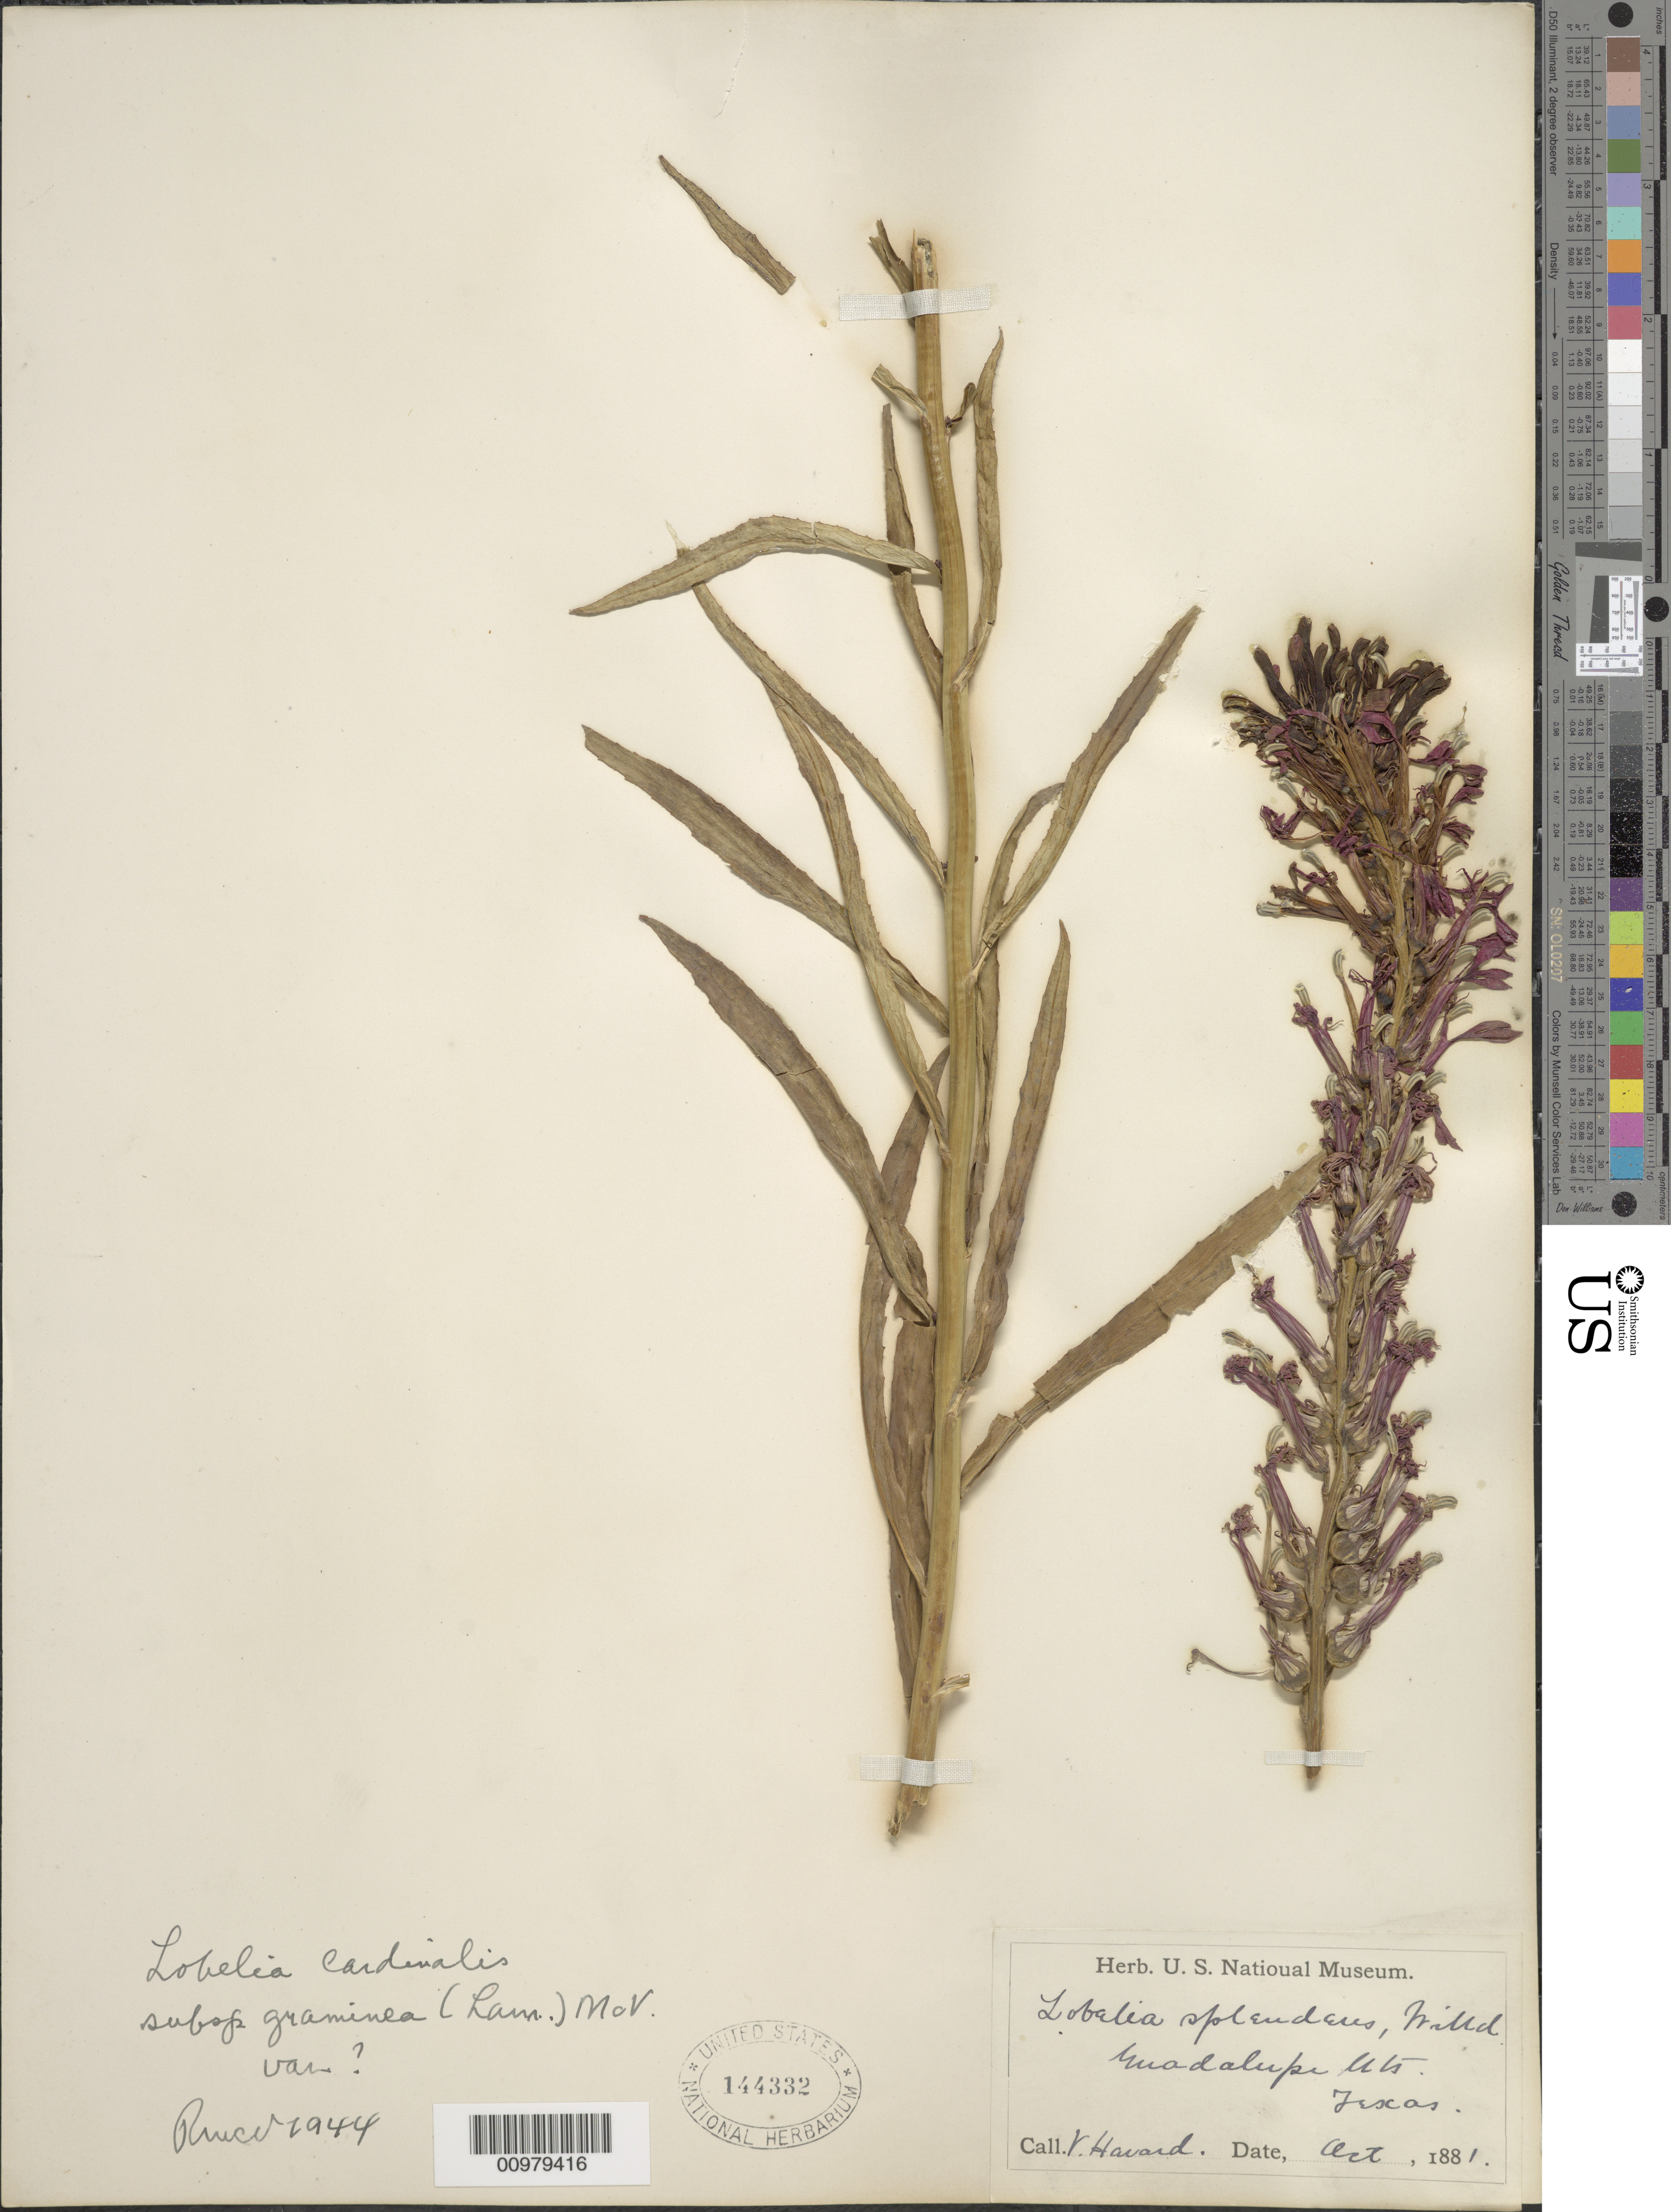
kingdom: Plantae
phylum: Tracheophyta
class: Magnoliopsida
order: Asterales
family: Campanulaceae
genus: Lobelia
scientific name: Lobelia cardinalis var. pseudosplendens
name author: McVaugh in Woodson & Schery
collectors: V. Havard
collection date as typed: Oct 1881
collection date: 1881-10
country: United States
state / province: Texas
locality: Guadalupe Mts.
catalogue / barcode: US 144332